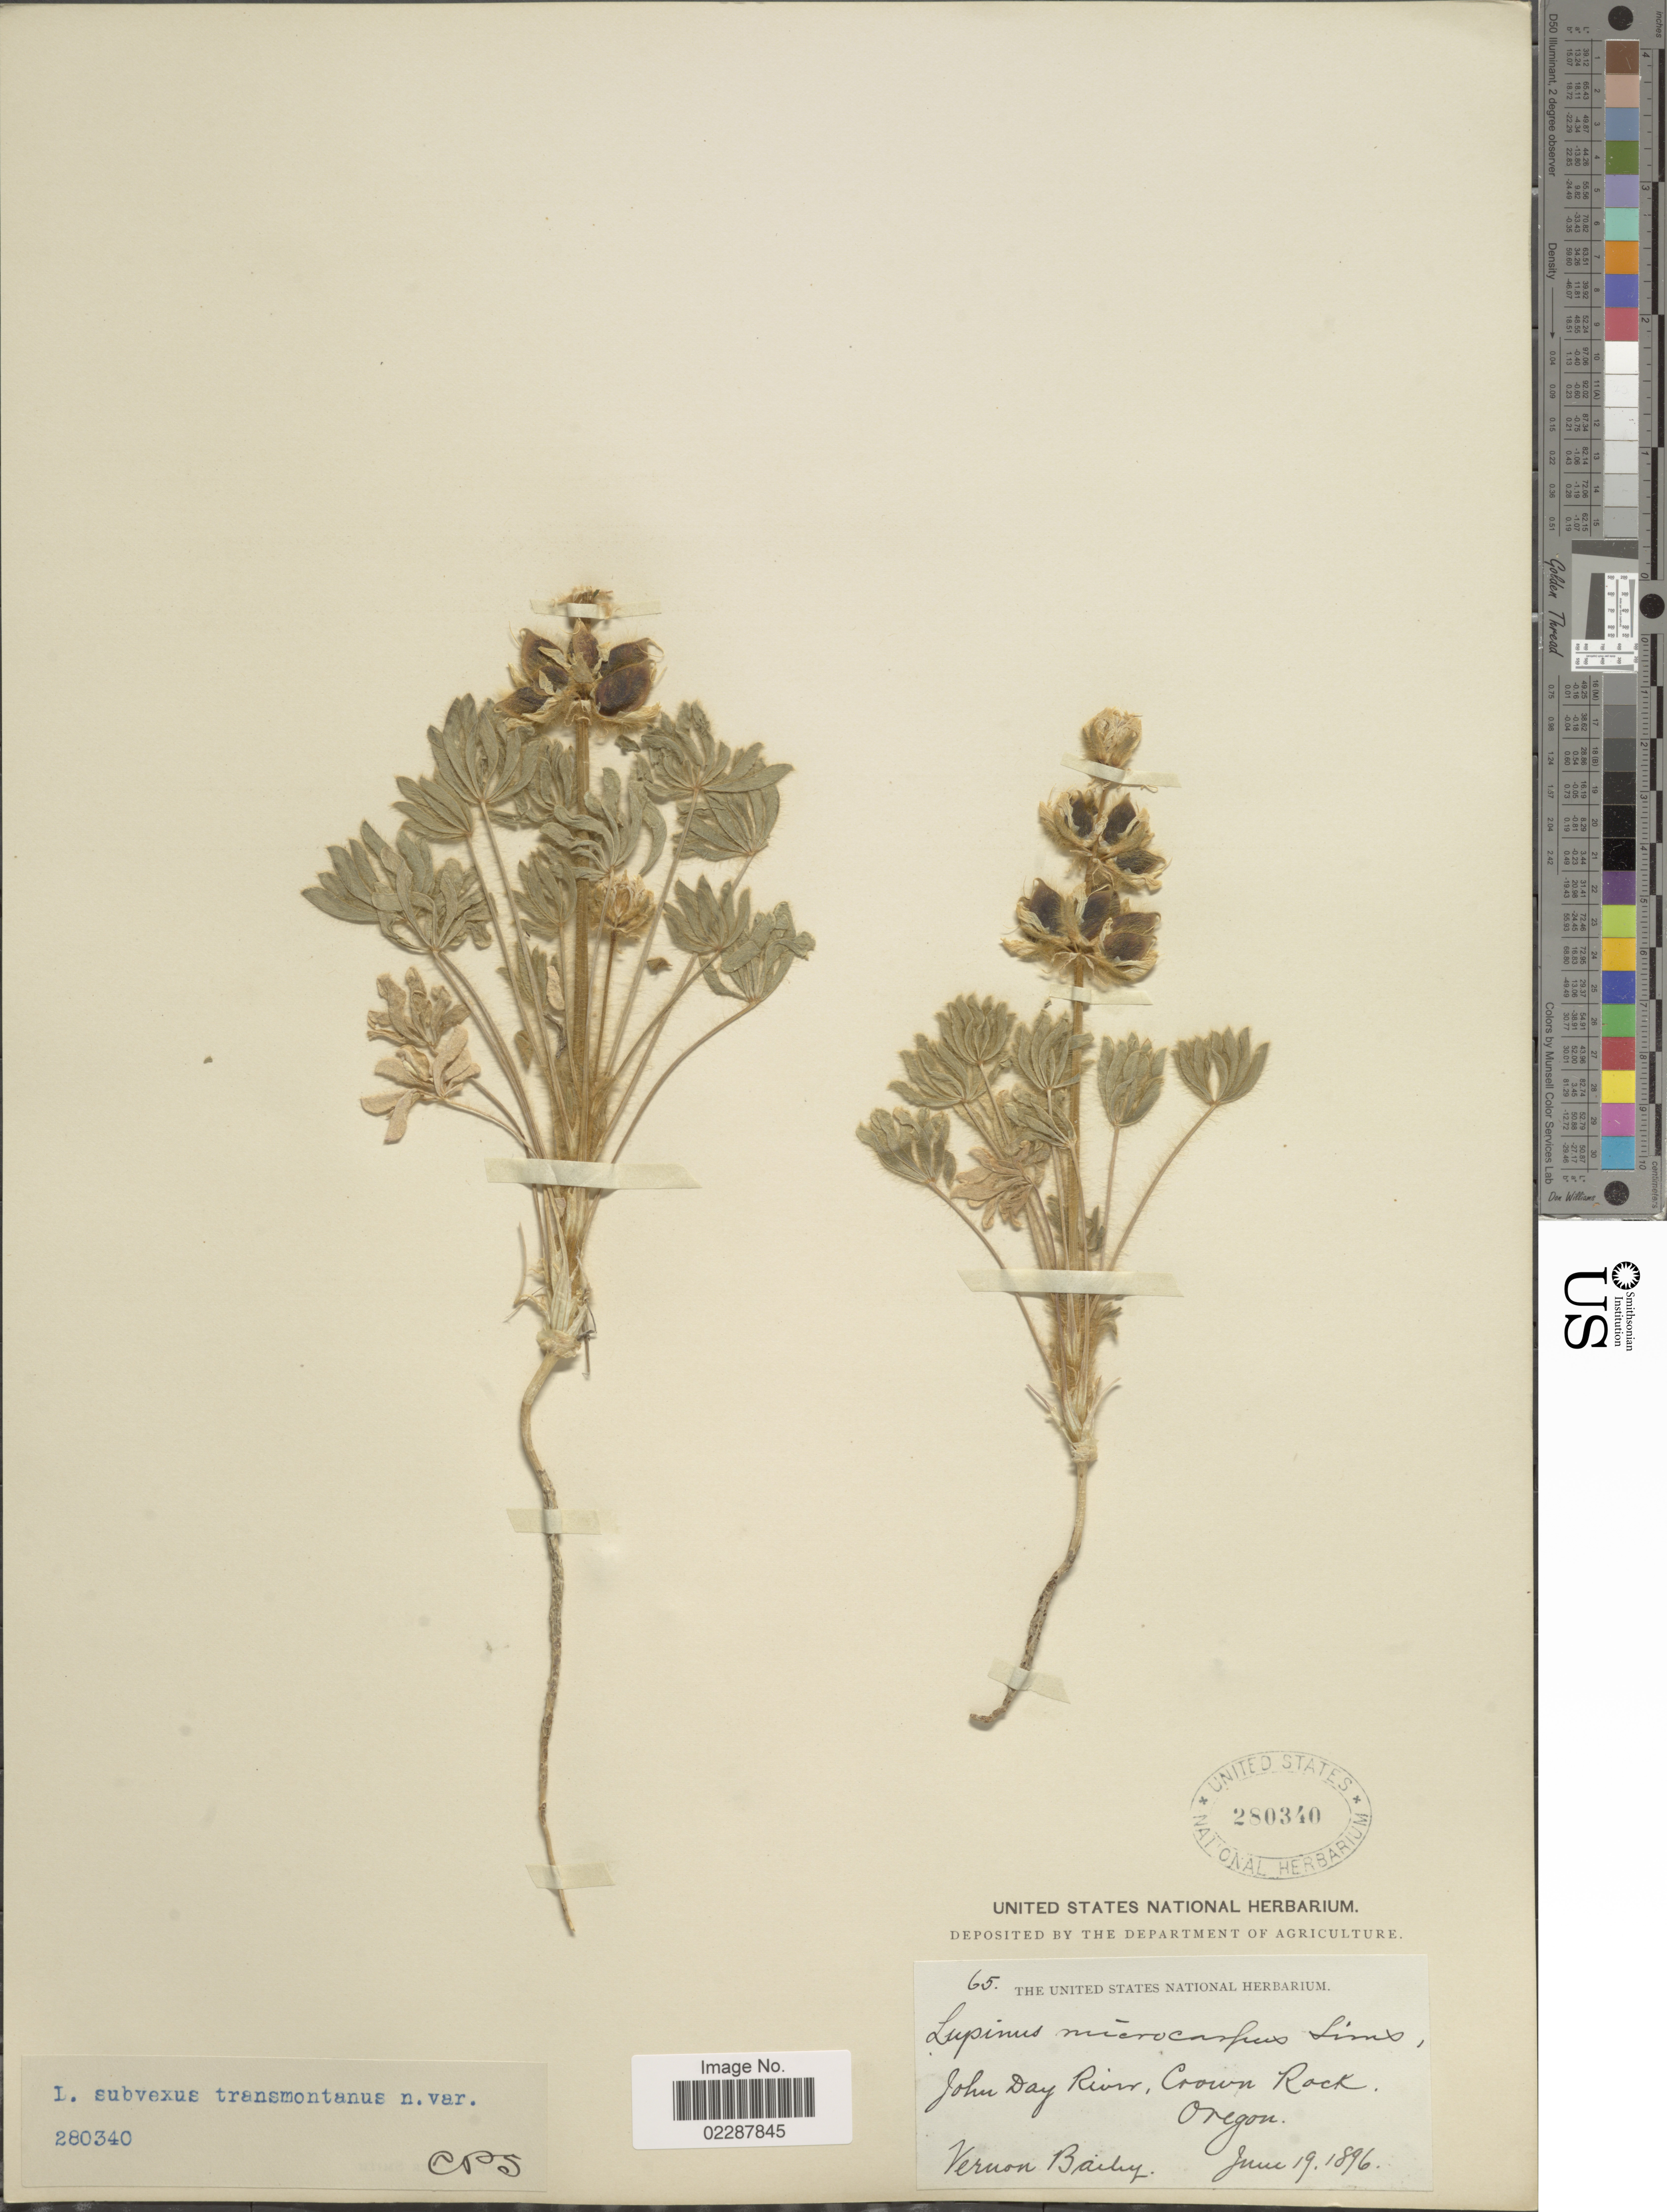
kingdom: Plantae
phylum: Tracheophyta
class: Magnoliopsida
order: Fabales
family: Fabaceae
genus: Lupinus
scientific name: Lupinus subvexus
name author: C.P. Sm.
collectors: V. O. Bailey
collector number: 65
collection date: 1896-06-19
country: United States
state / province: Oregon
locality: John Day River, Crown Rock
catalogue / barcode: US 280340